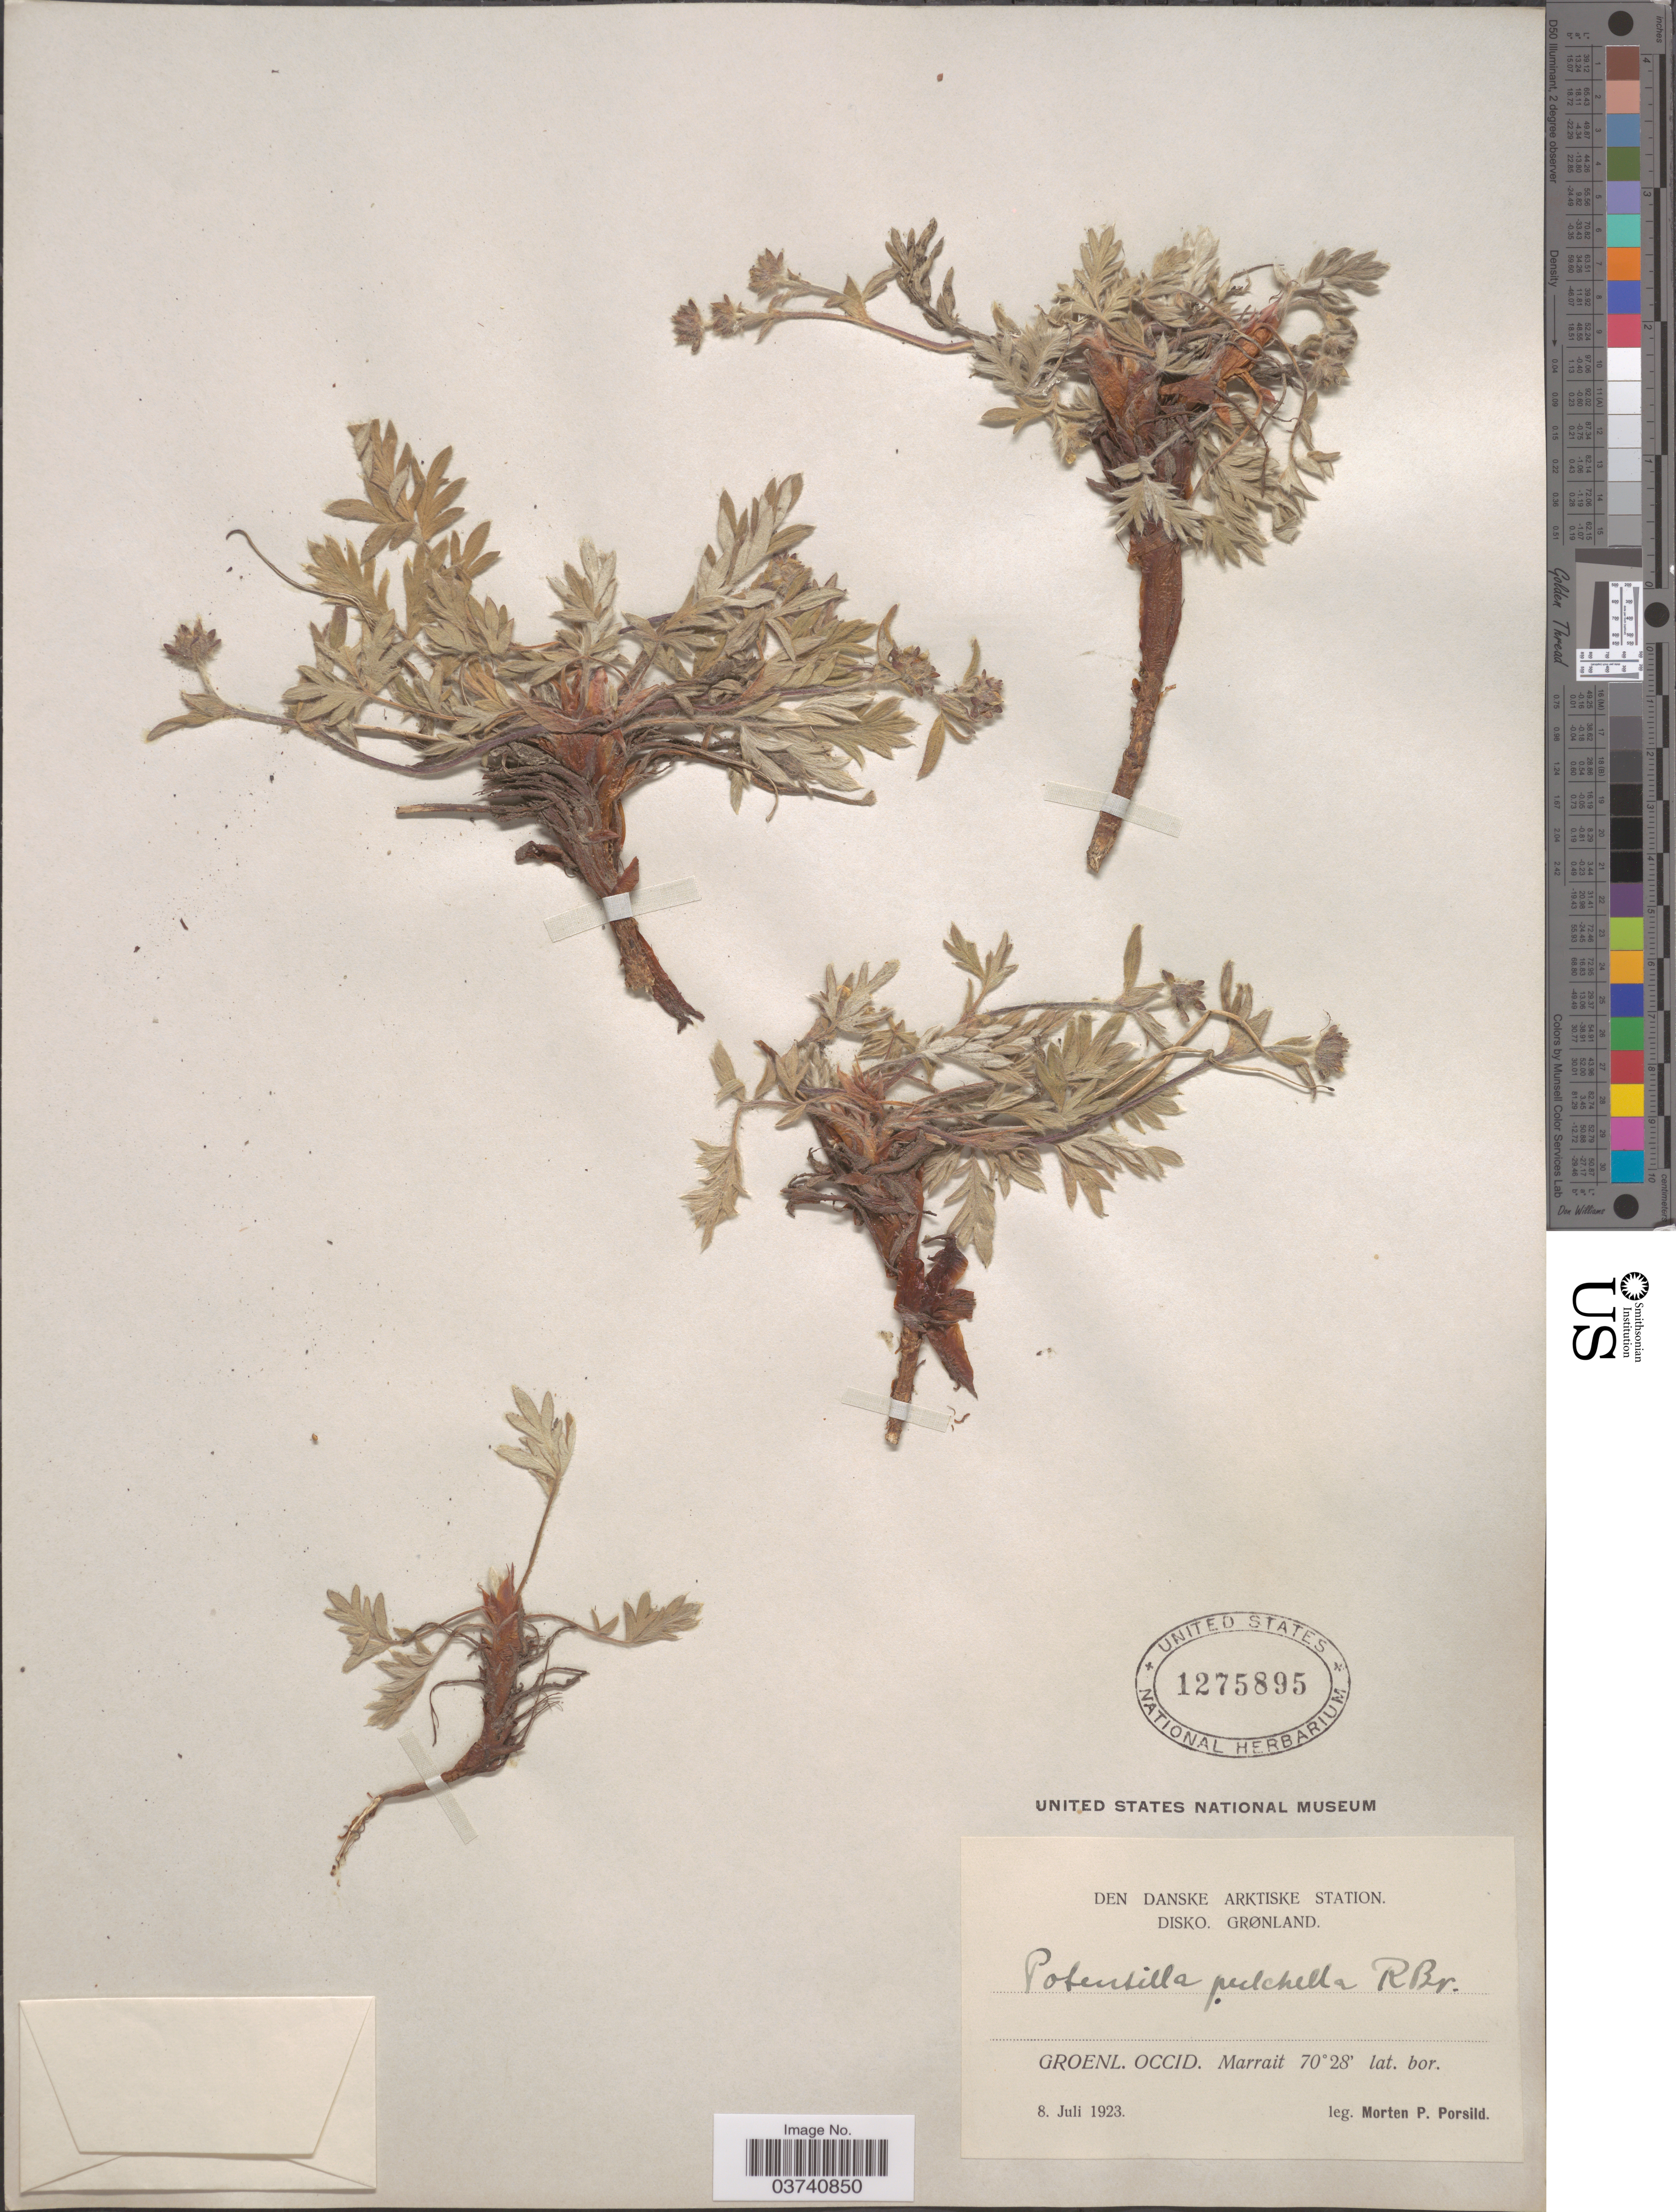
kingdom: Plantae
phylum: Tracheophyta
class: Magnoliopsida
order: Rosales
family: Rosaceae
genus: Potentilla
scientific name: Potentilla pulchella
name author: R. Br.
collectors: M. P. Porsild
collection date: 1923-07-08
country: Greenland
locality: Den Danske Arktiske Station. Disko. Grønland. Groenl. Occid. Marrait.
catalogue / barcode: US 1275895